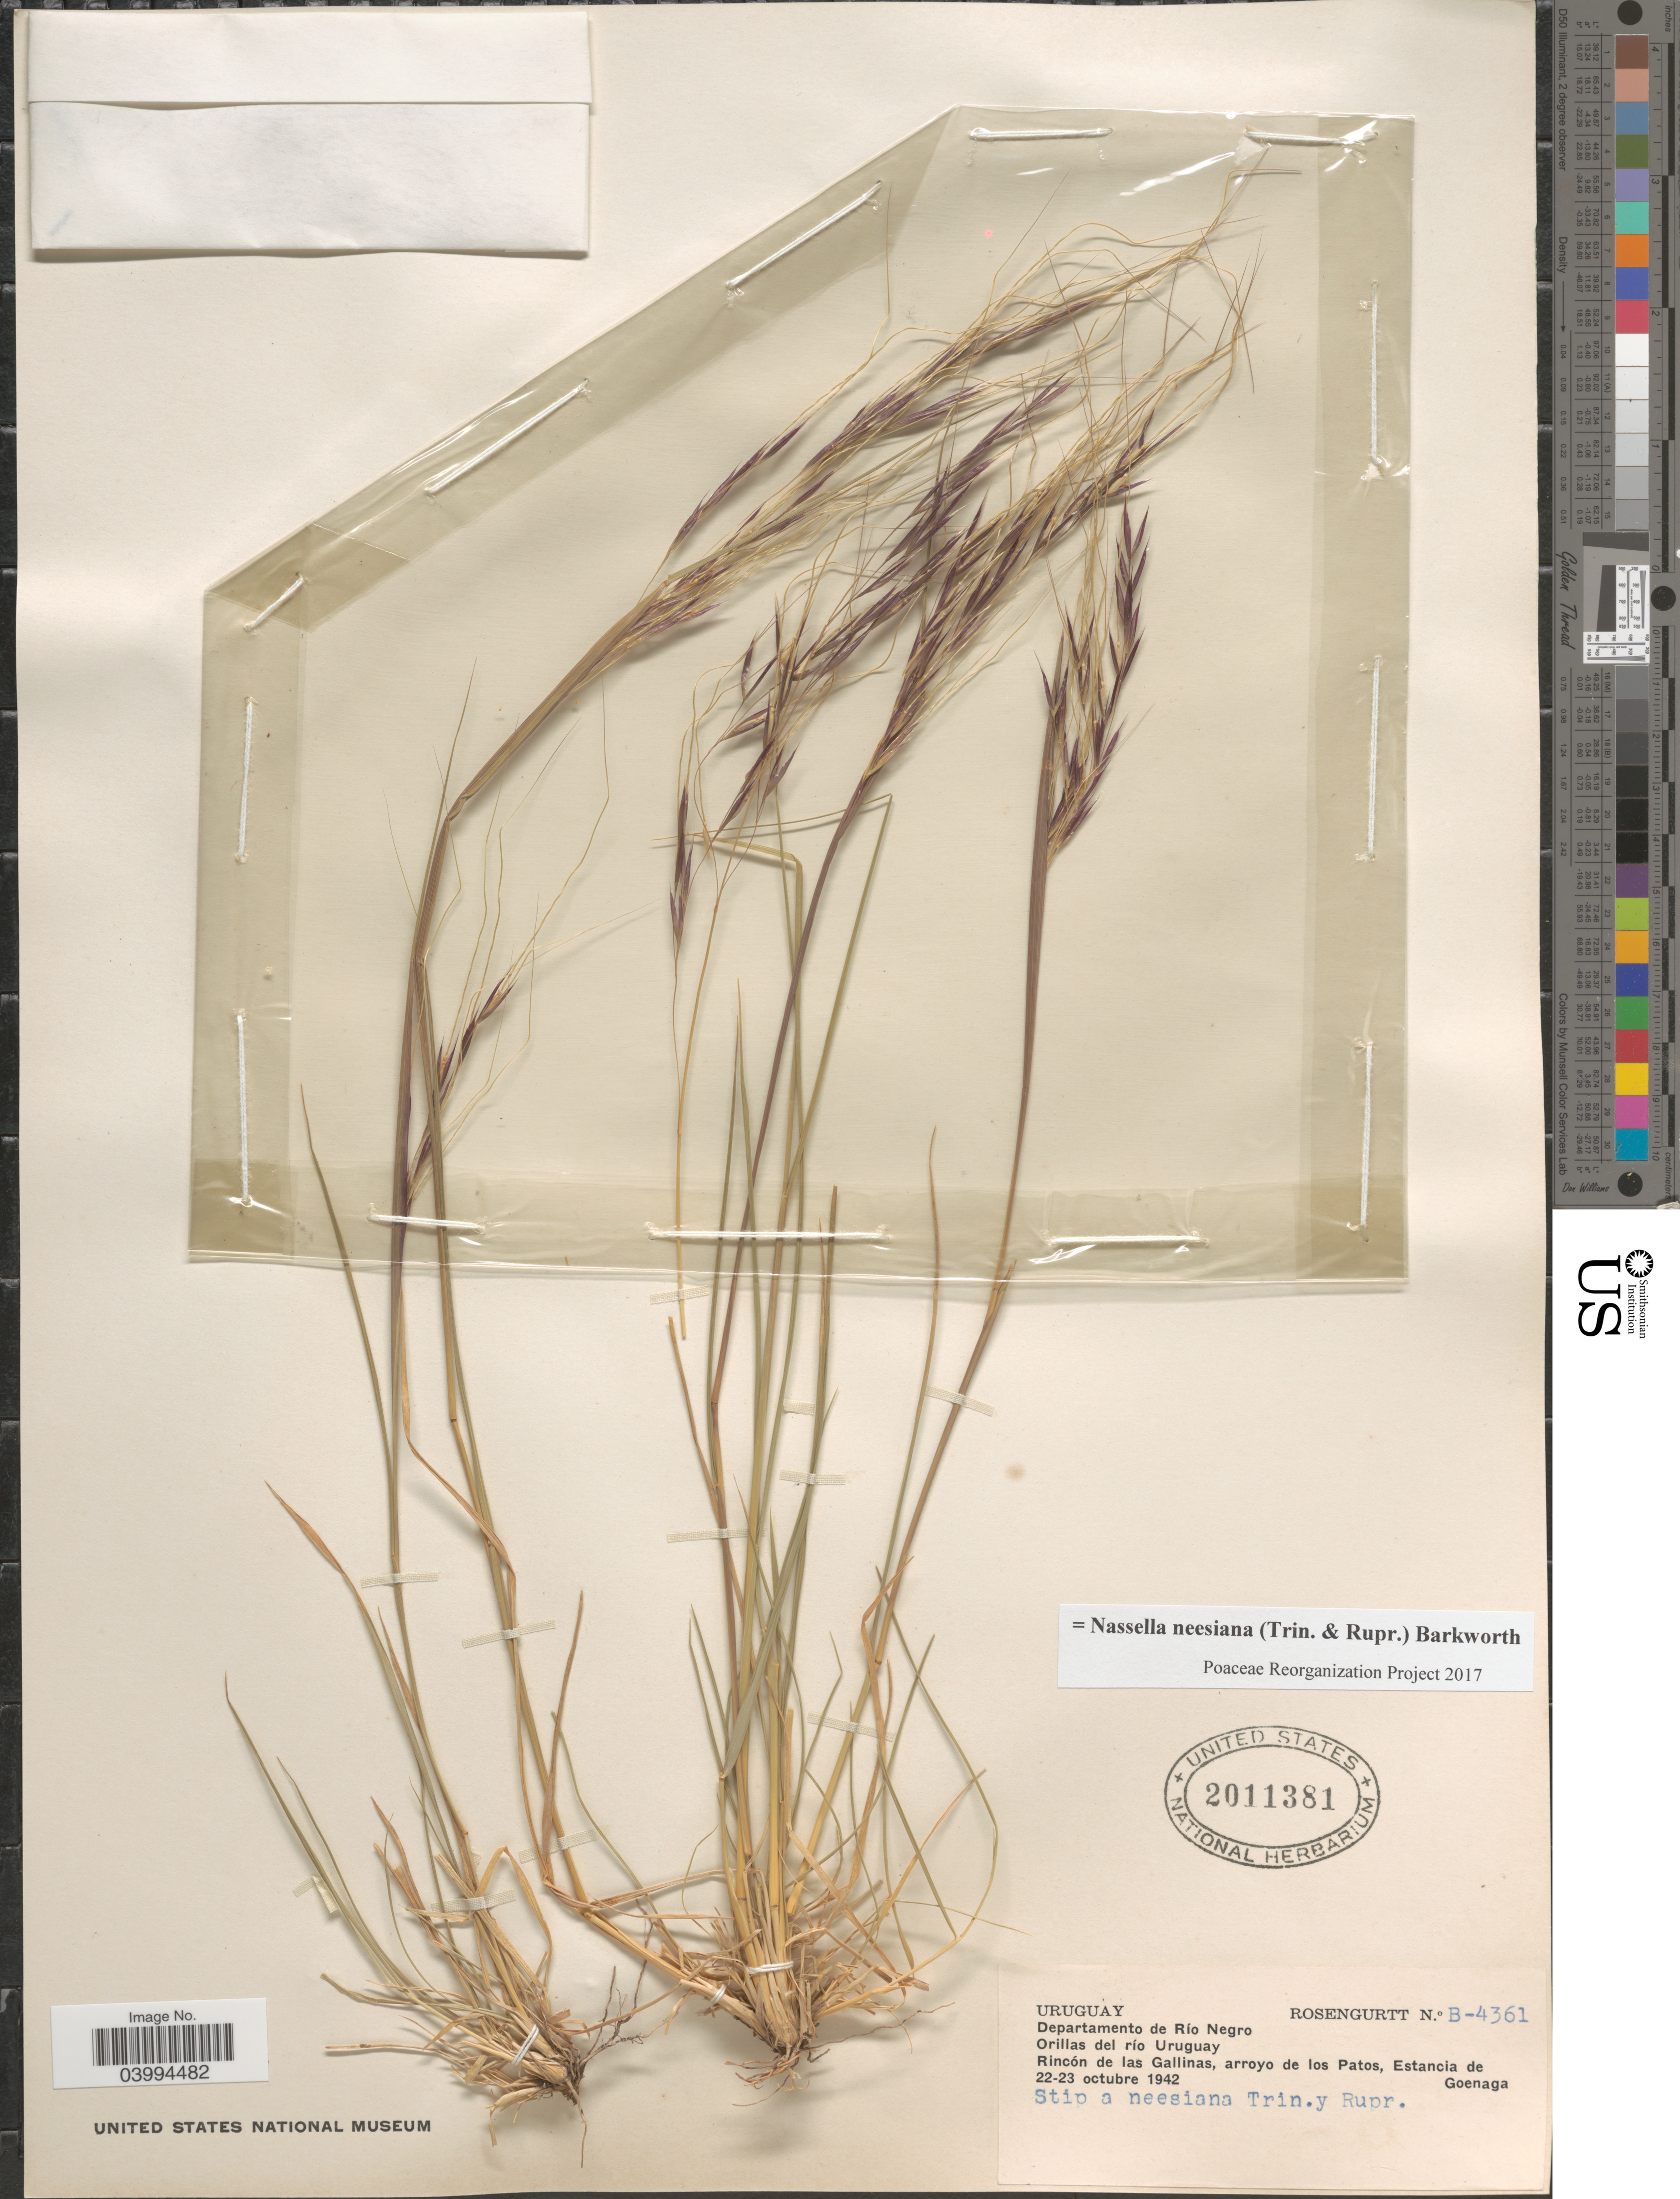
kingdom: Plantae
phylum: Tracheophyta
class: Liliopsida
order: Poales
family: Poaceae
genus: Nassella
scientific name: Nassella neesiana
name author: (Trin. & Rupr.) Barkworth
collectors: Rosengurtt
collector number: B4361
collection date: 1942-10-22/1942-10-23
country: Uruguay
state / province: Rio Negro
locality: Departamento de Río Negro. Orillas del río Uruguay. Rincón de las Gallinas, arroyo de los Patos, Estancia de Goenaga.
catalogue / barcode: US 2011381